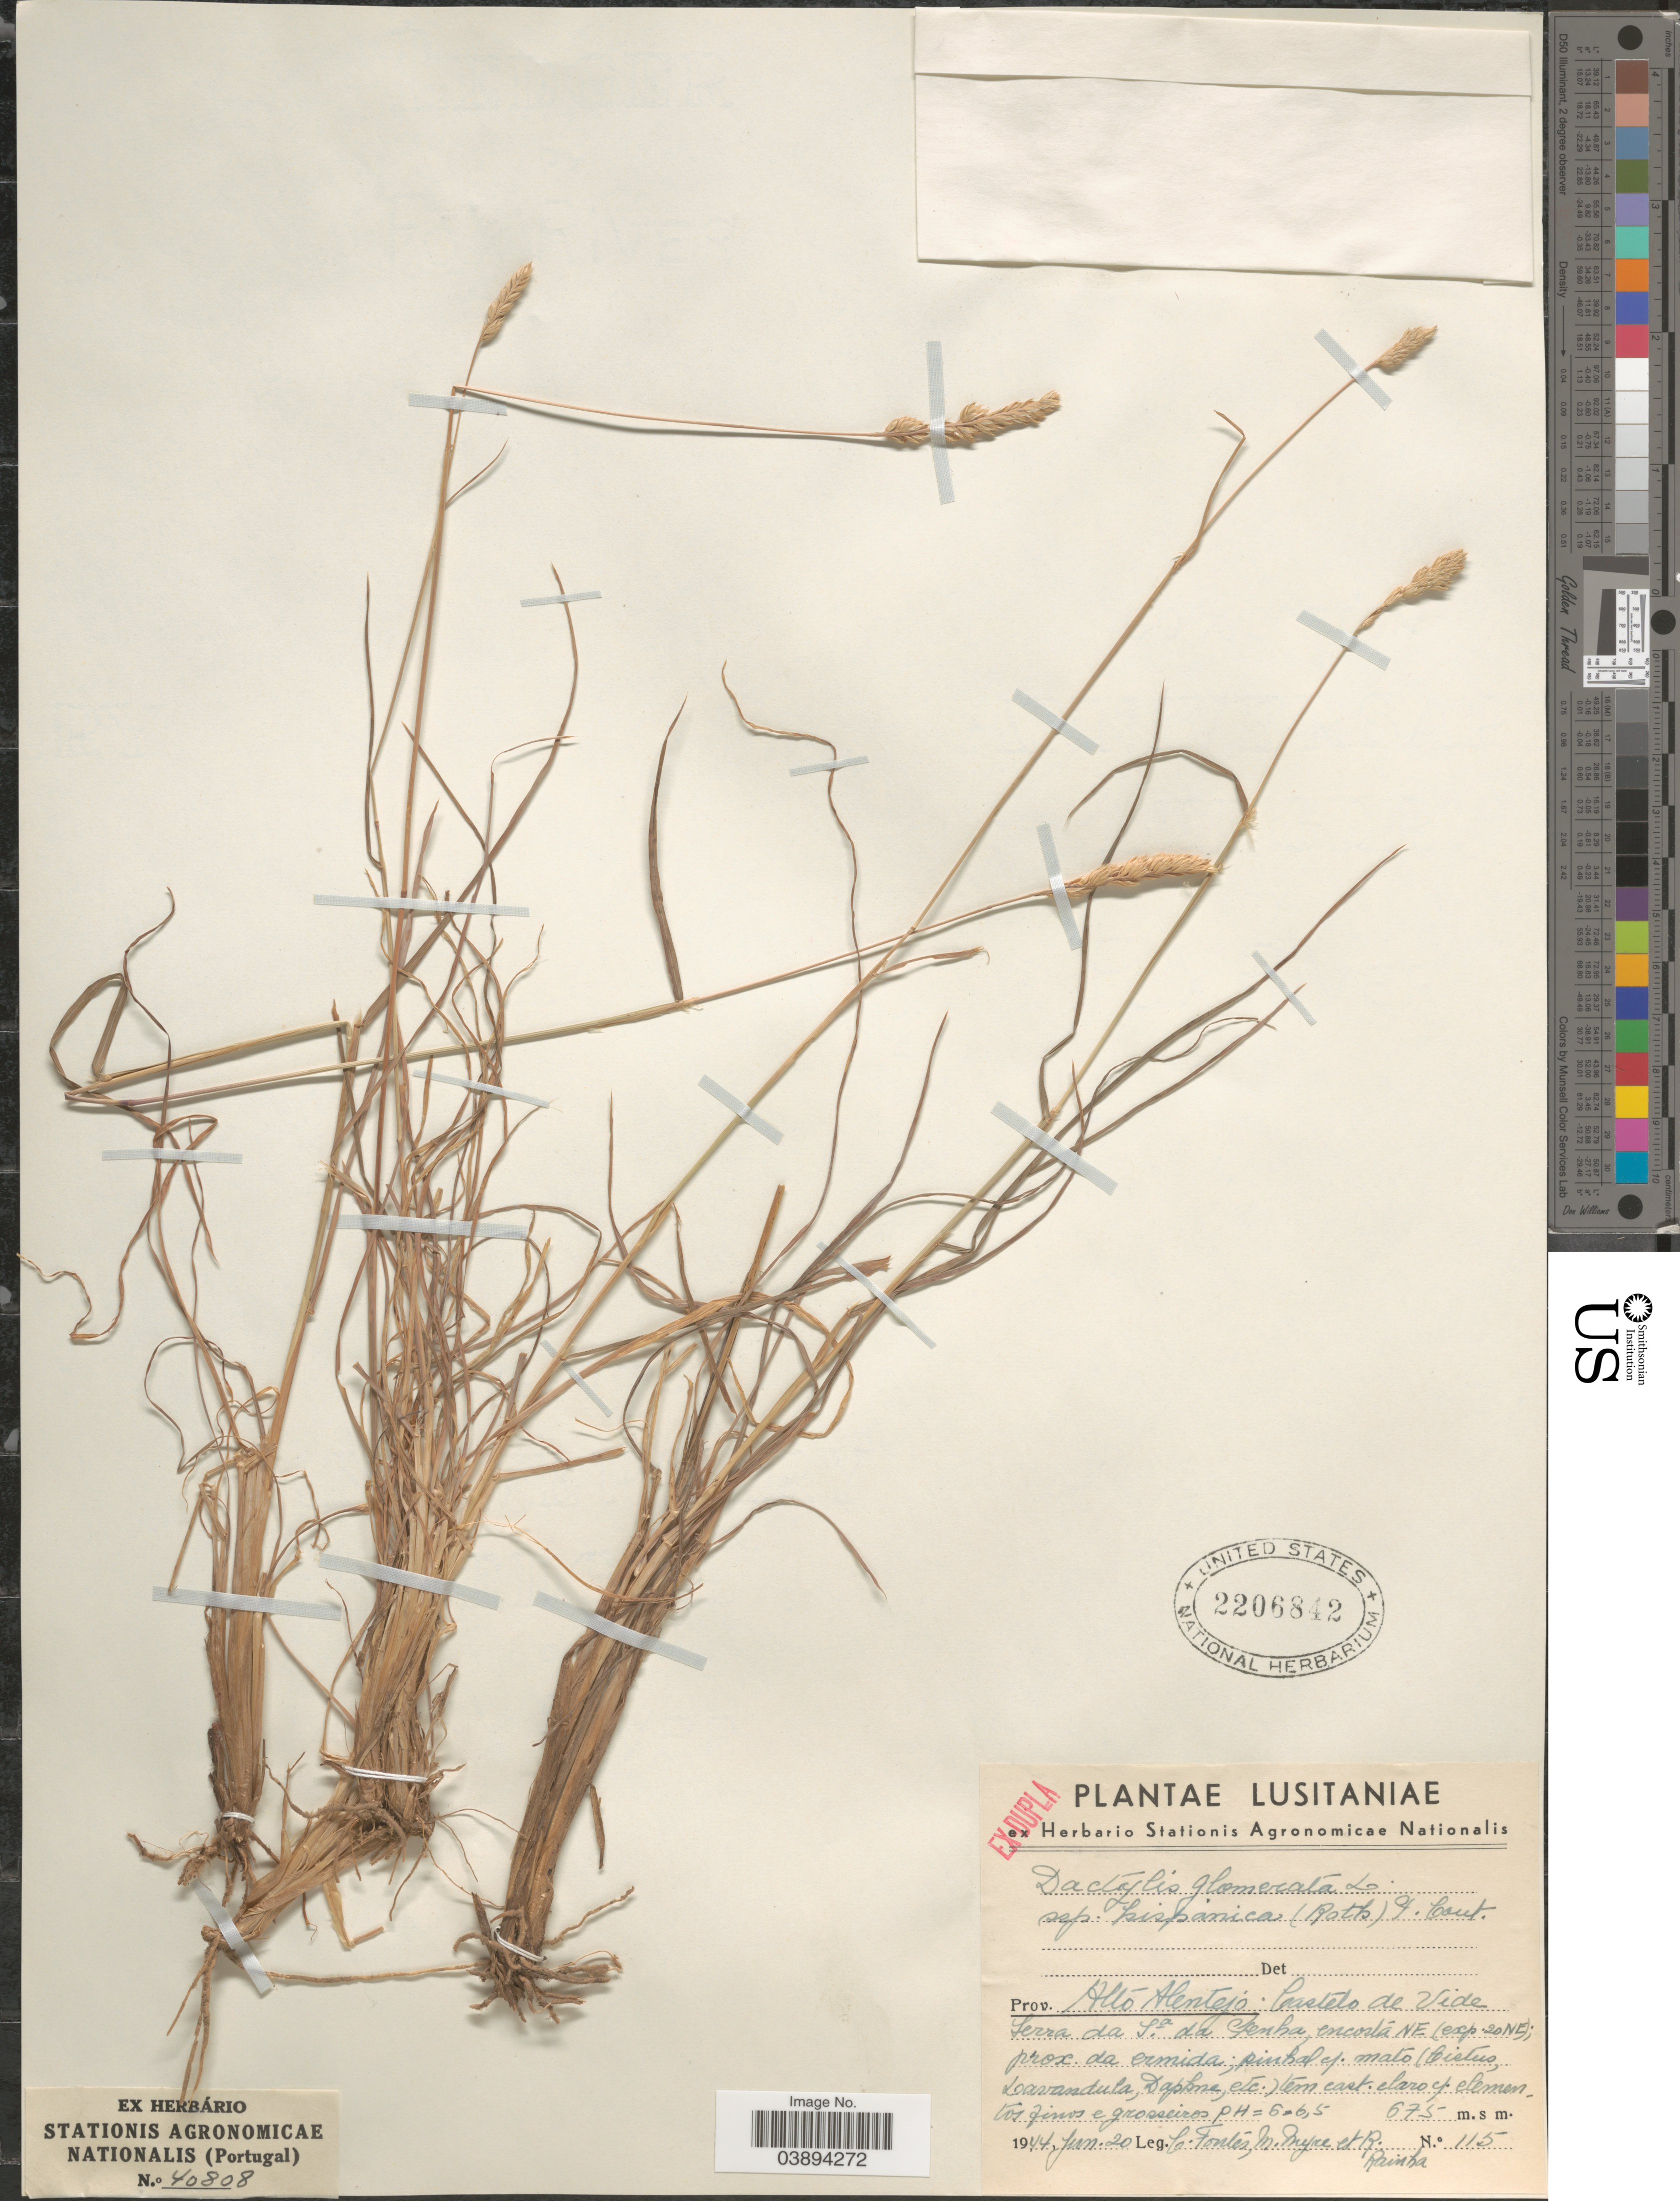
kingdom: Plantae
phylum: Tracheophyta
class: Liliopsida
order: Poales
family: Poaceae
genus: Dactylis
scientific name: Dactylis glomerata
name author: L.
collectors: C. Fontes, Myre, M. & B. Rainha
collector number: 115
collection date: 1944-06-20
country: Portugal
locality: Lusitaniae. Prov. Alto Alentejo; Castelo de Vide. Serra da Sa. da Penha encosta NE (exp. 20NE).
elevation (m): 675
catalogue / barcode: US 2206842